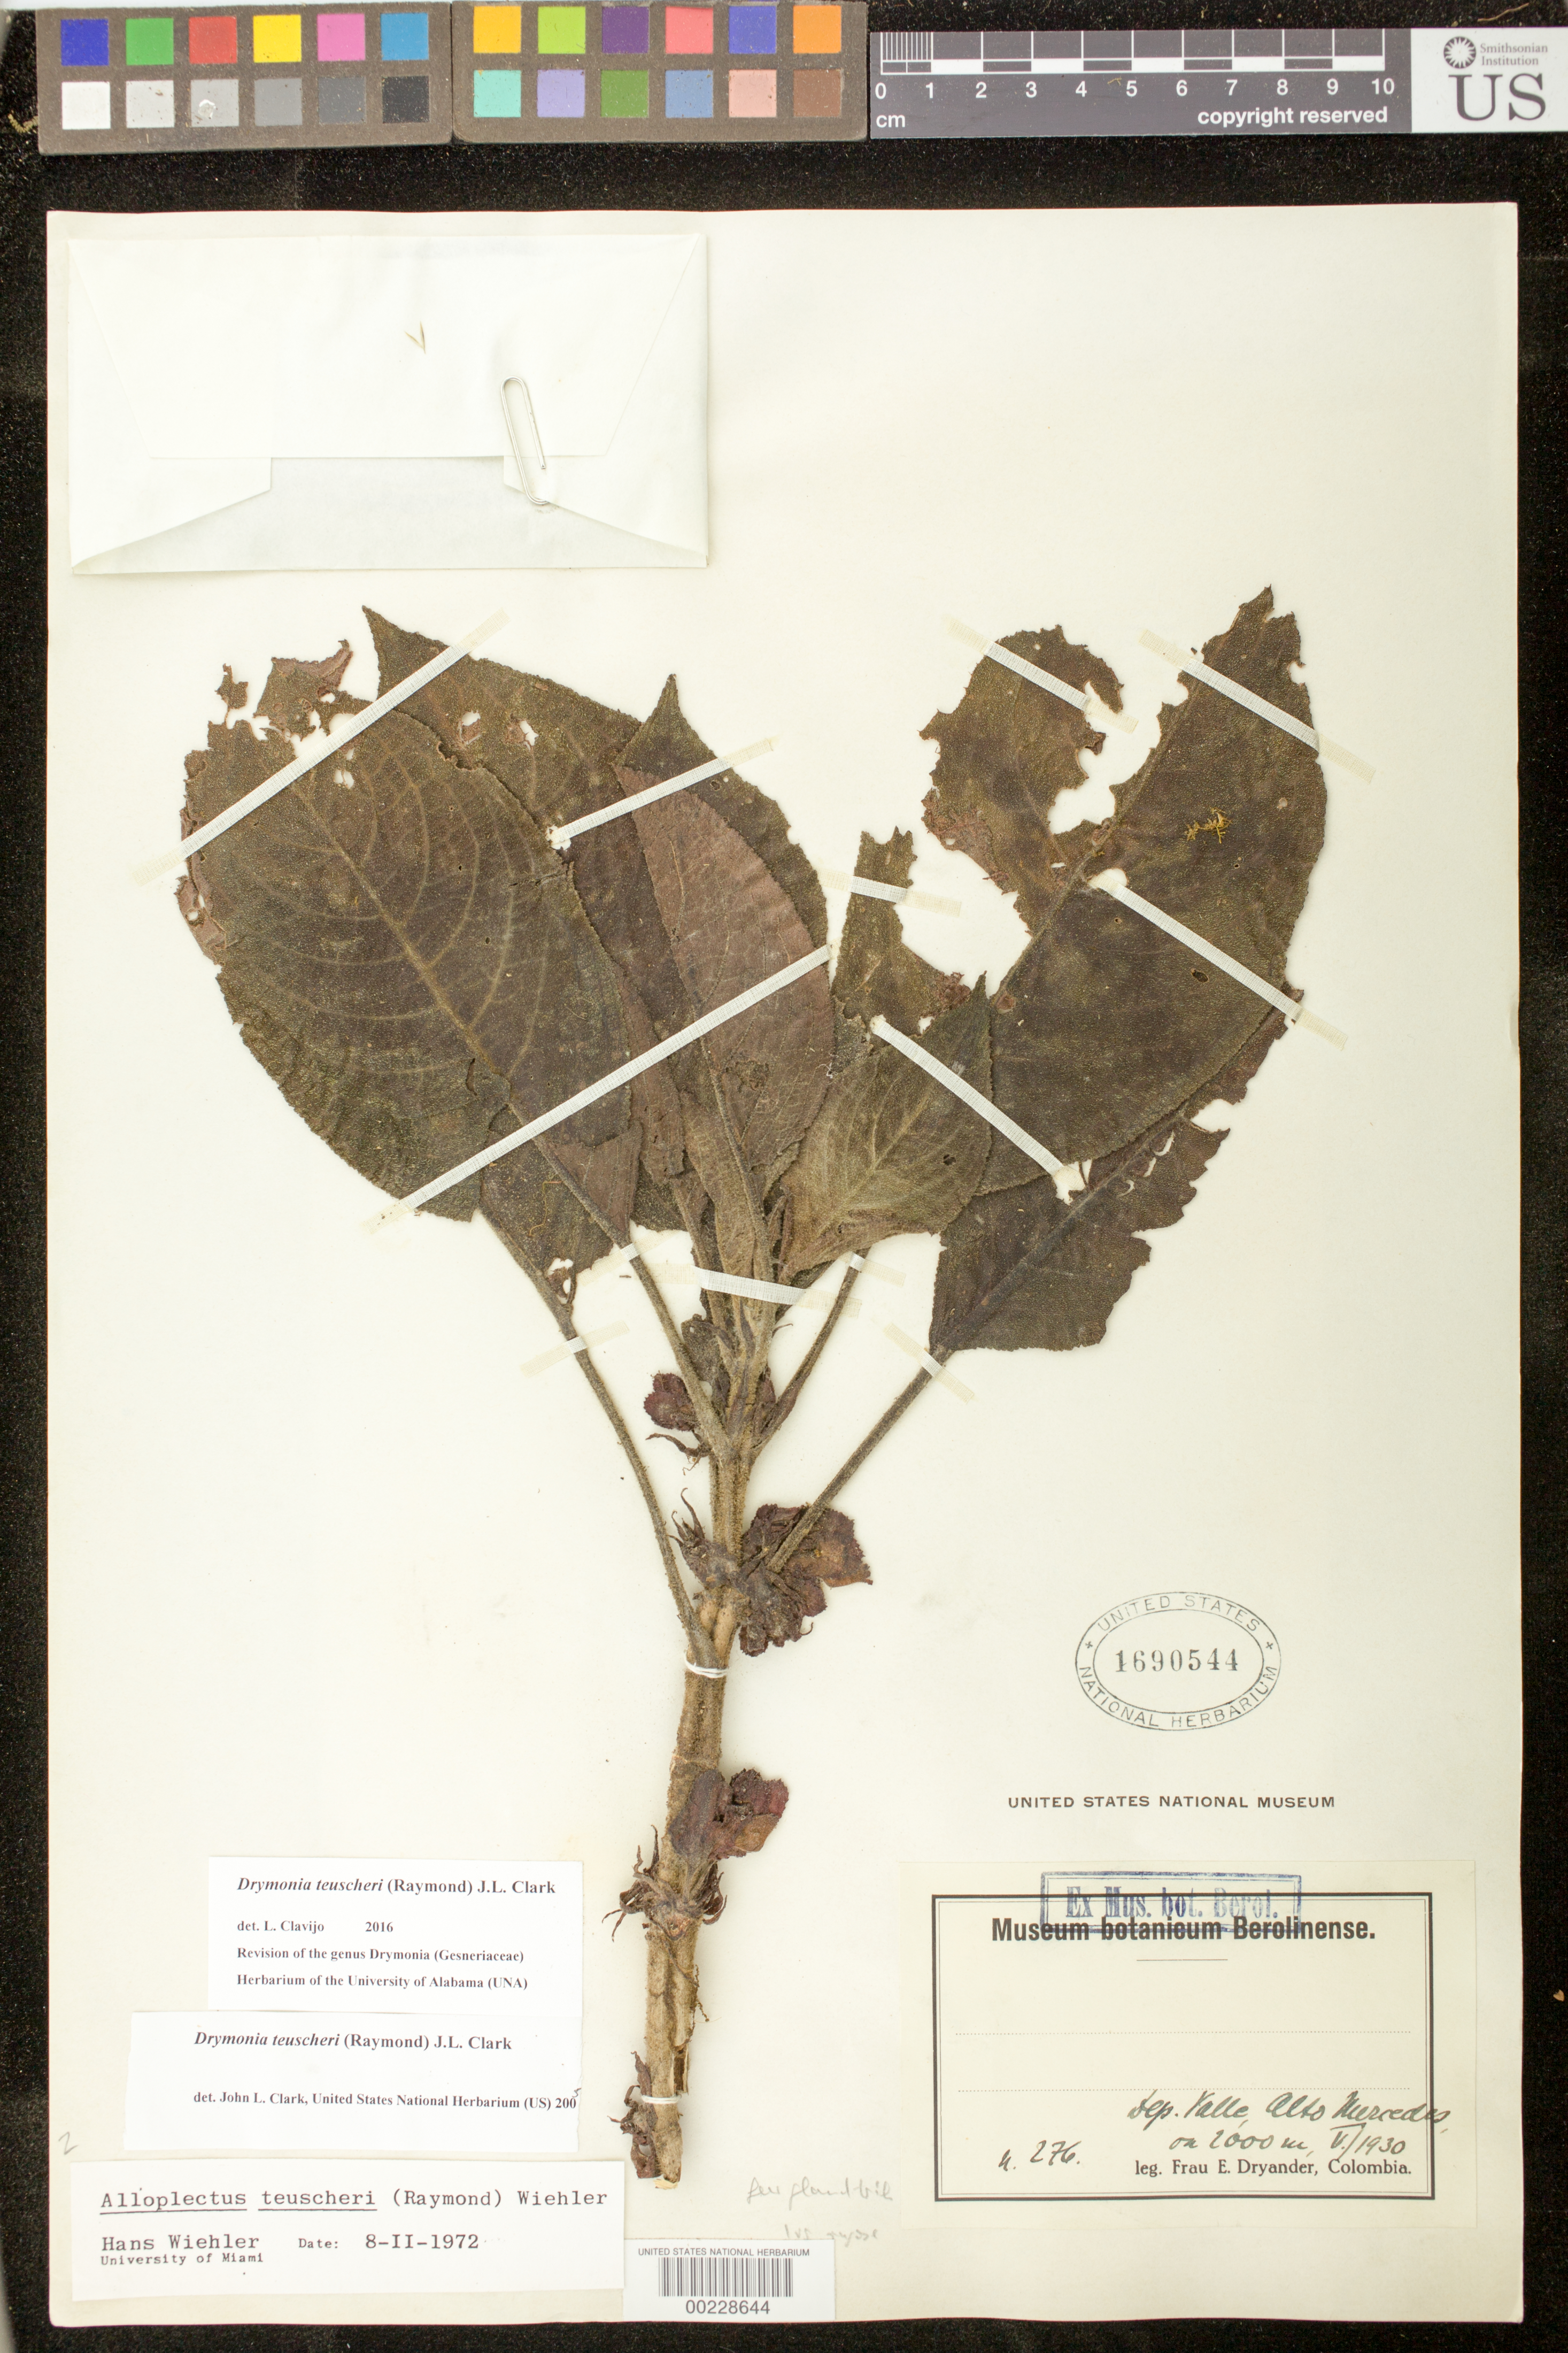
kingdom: Plantae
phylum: Tracheophyta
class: Magnoliopsida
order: Lamiales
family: Gesneriaceae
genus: Drymonia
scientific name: Drymonia teuscheri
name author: (Raymond) J.L. Clark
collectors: E. I. Dryander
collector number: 276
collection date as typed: May 1930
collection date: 1930-05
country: Colombia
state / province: Valle del Cauca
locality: Alto Mercedes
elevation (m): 2000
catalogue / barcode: US 1690544